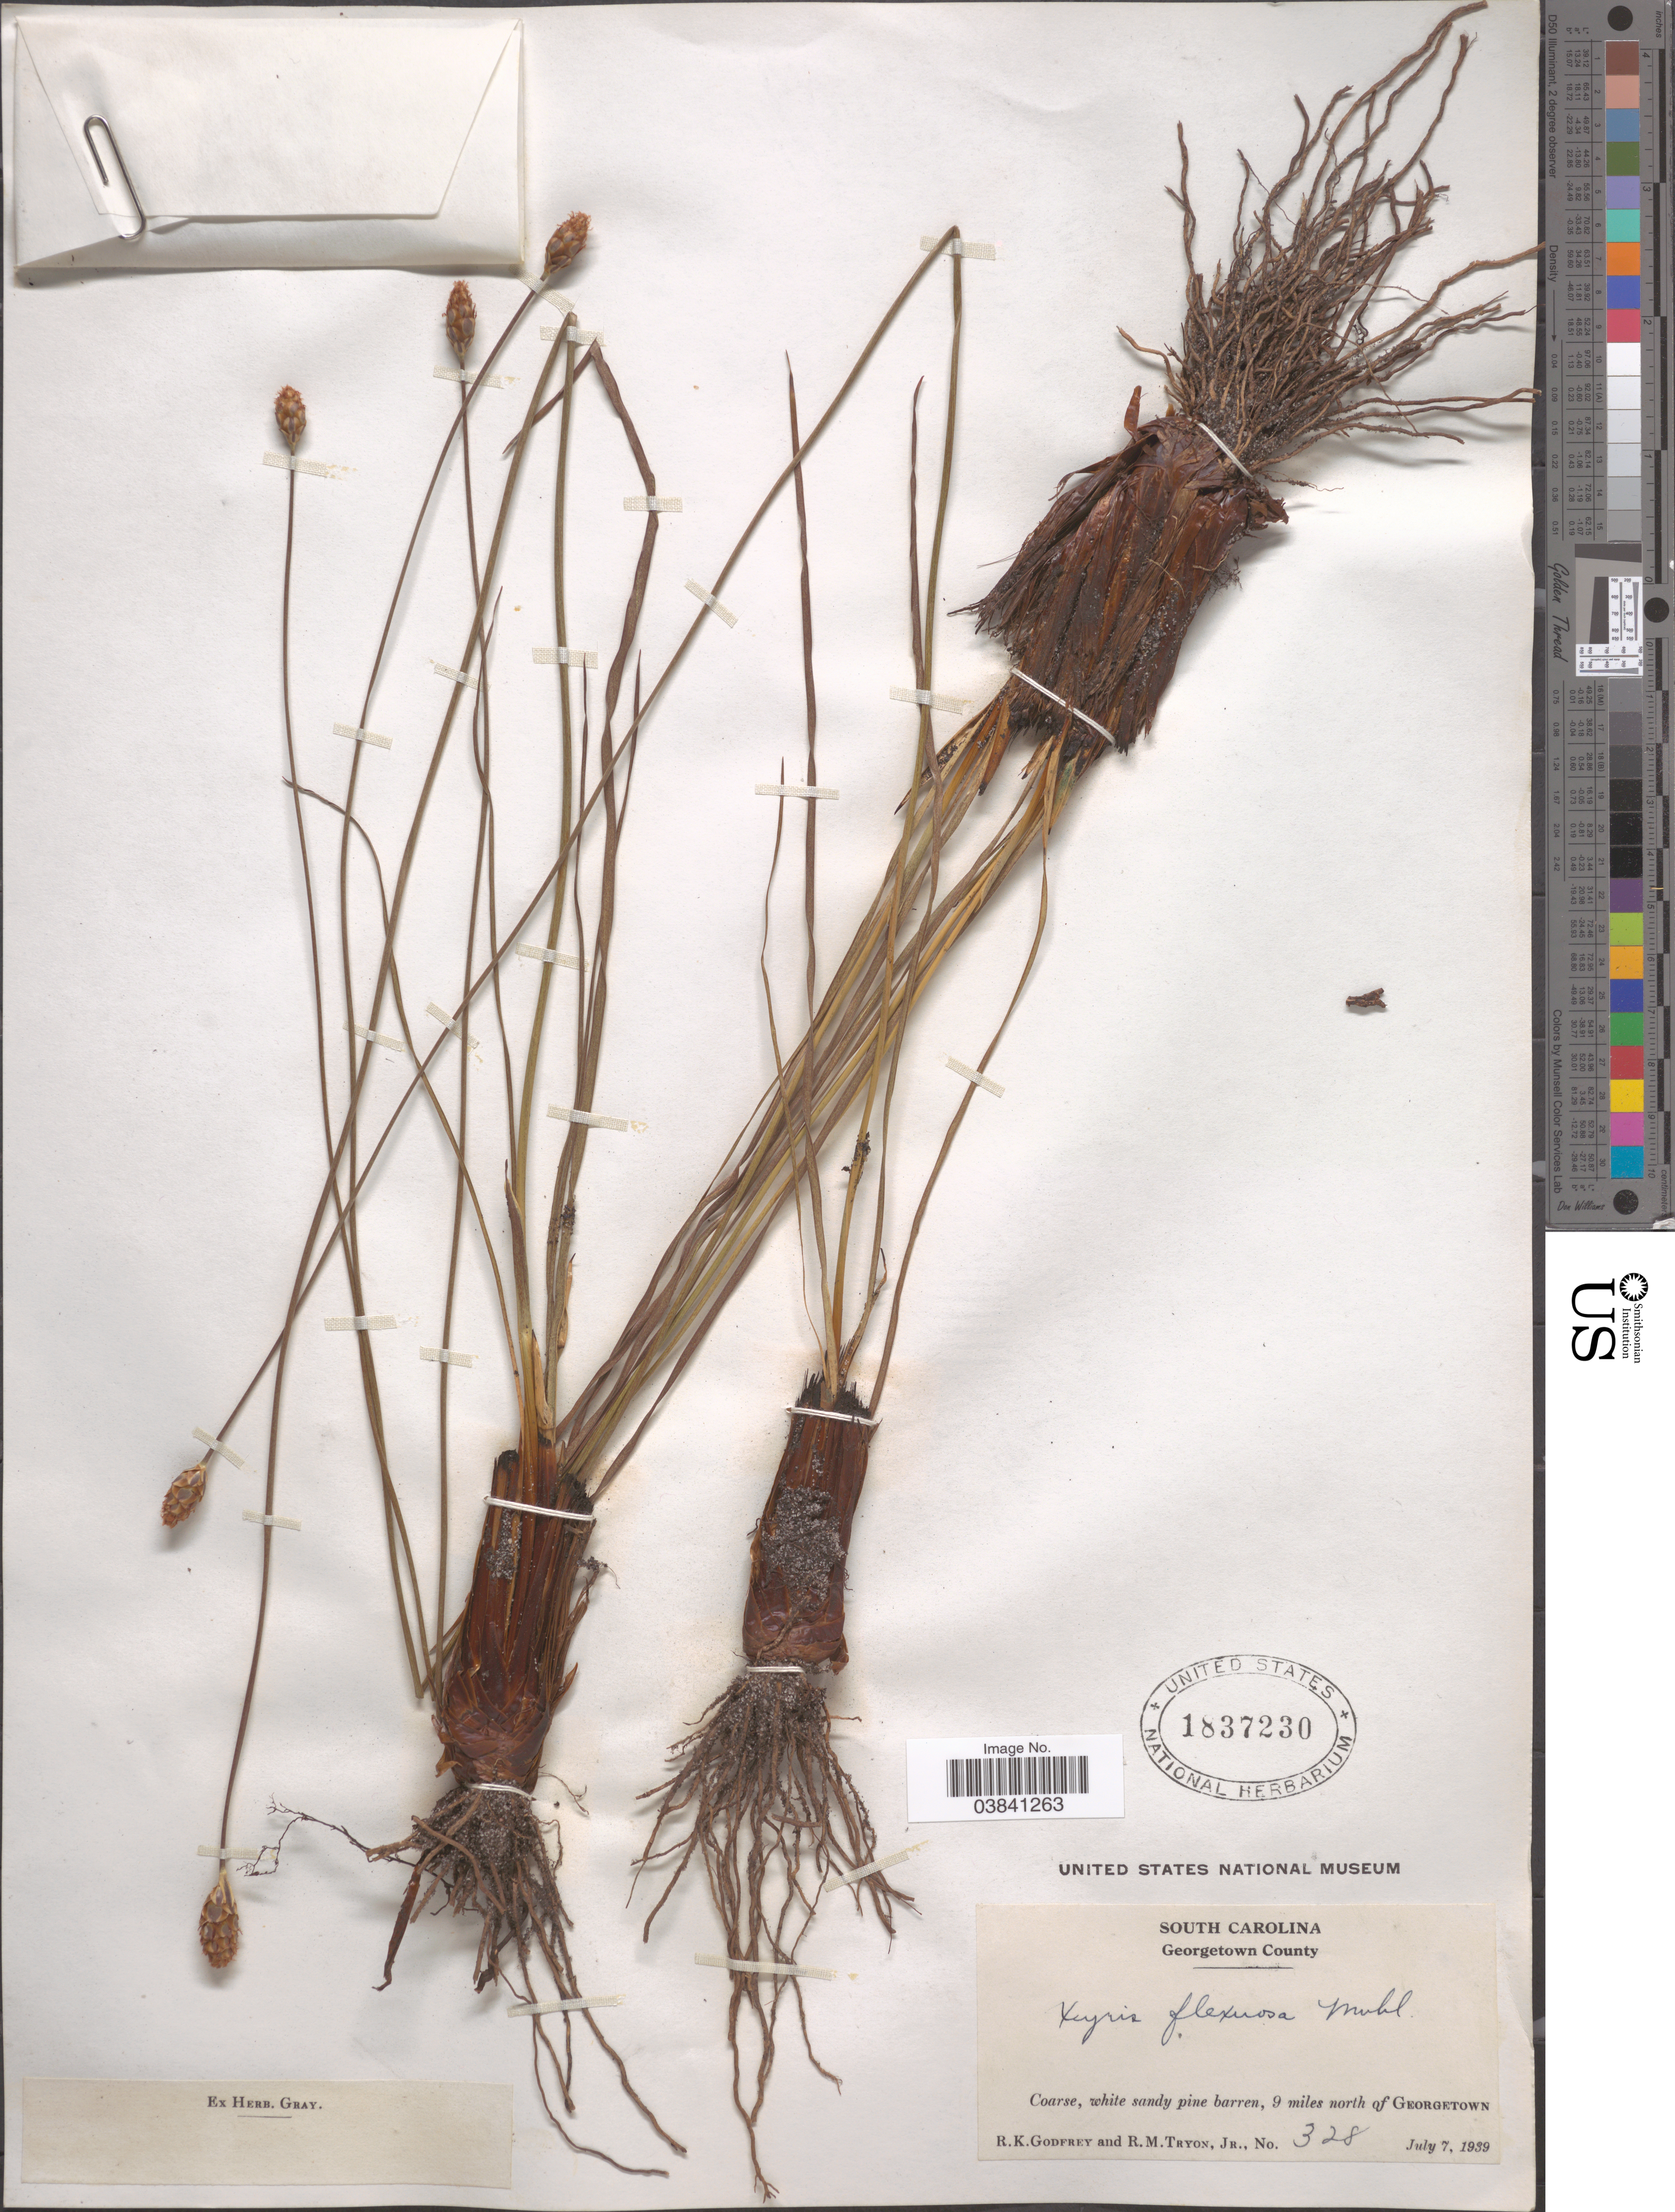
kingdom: Plantae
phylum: Tracheophyta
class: Liliopsida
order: Poales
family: Xyridaceae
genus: Xyris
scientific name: Xyris caroliniana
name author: Walter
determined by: Strong, Mark T., (BOT), Smithsonian Institution - National Museum of Natural History (UNITED STATES)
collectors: R. K. Godfrey & R. Tryon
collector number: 328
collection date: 1939-07-07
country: United States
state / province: South Carolina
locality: Georgetown County. Coarse, white sandy pine barren, 9 miles north of Georgetown.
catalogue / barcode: US 1837230